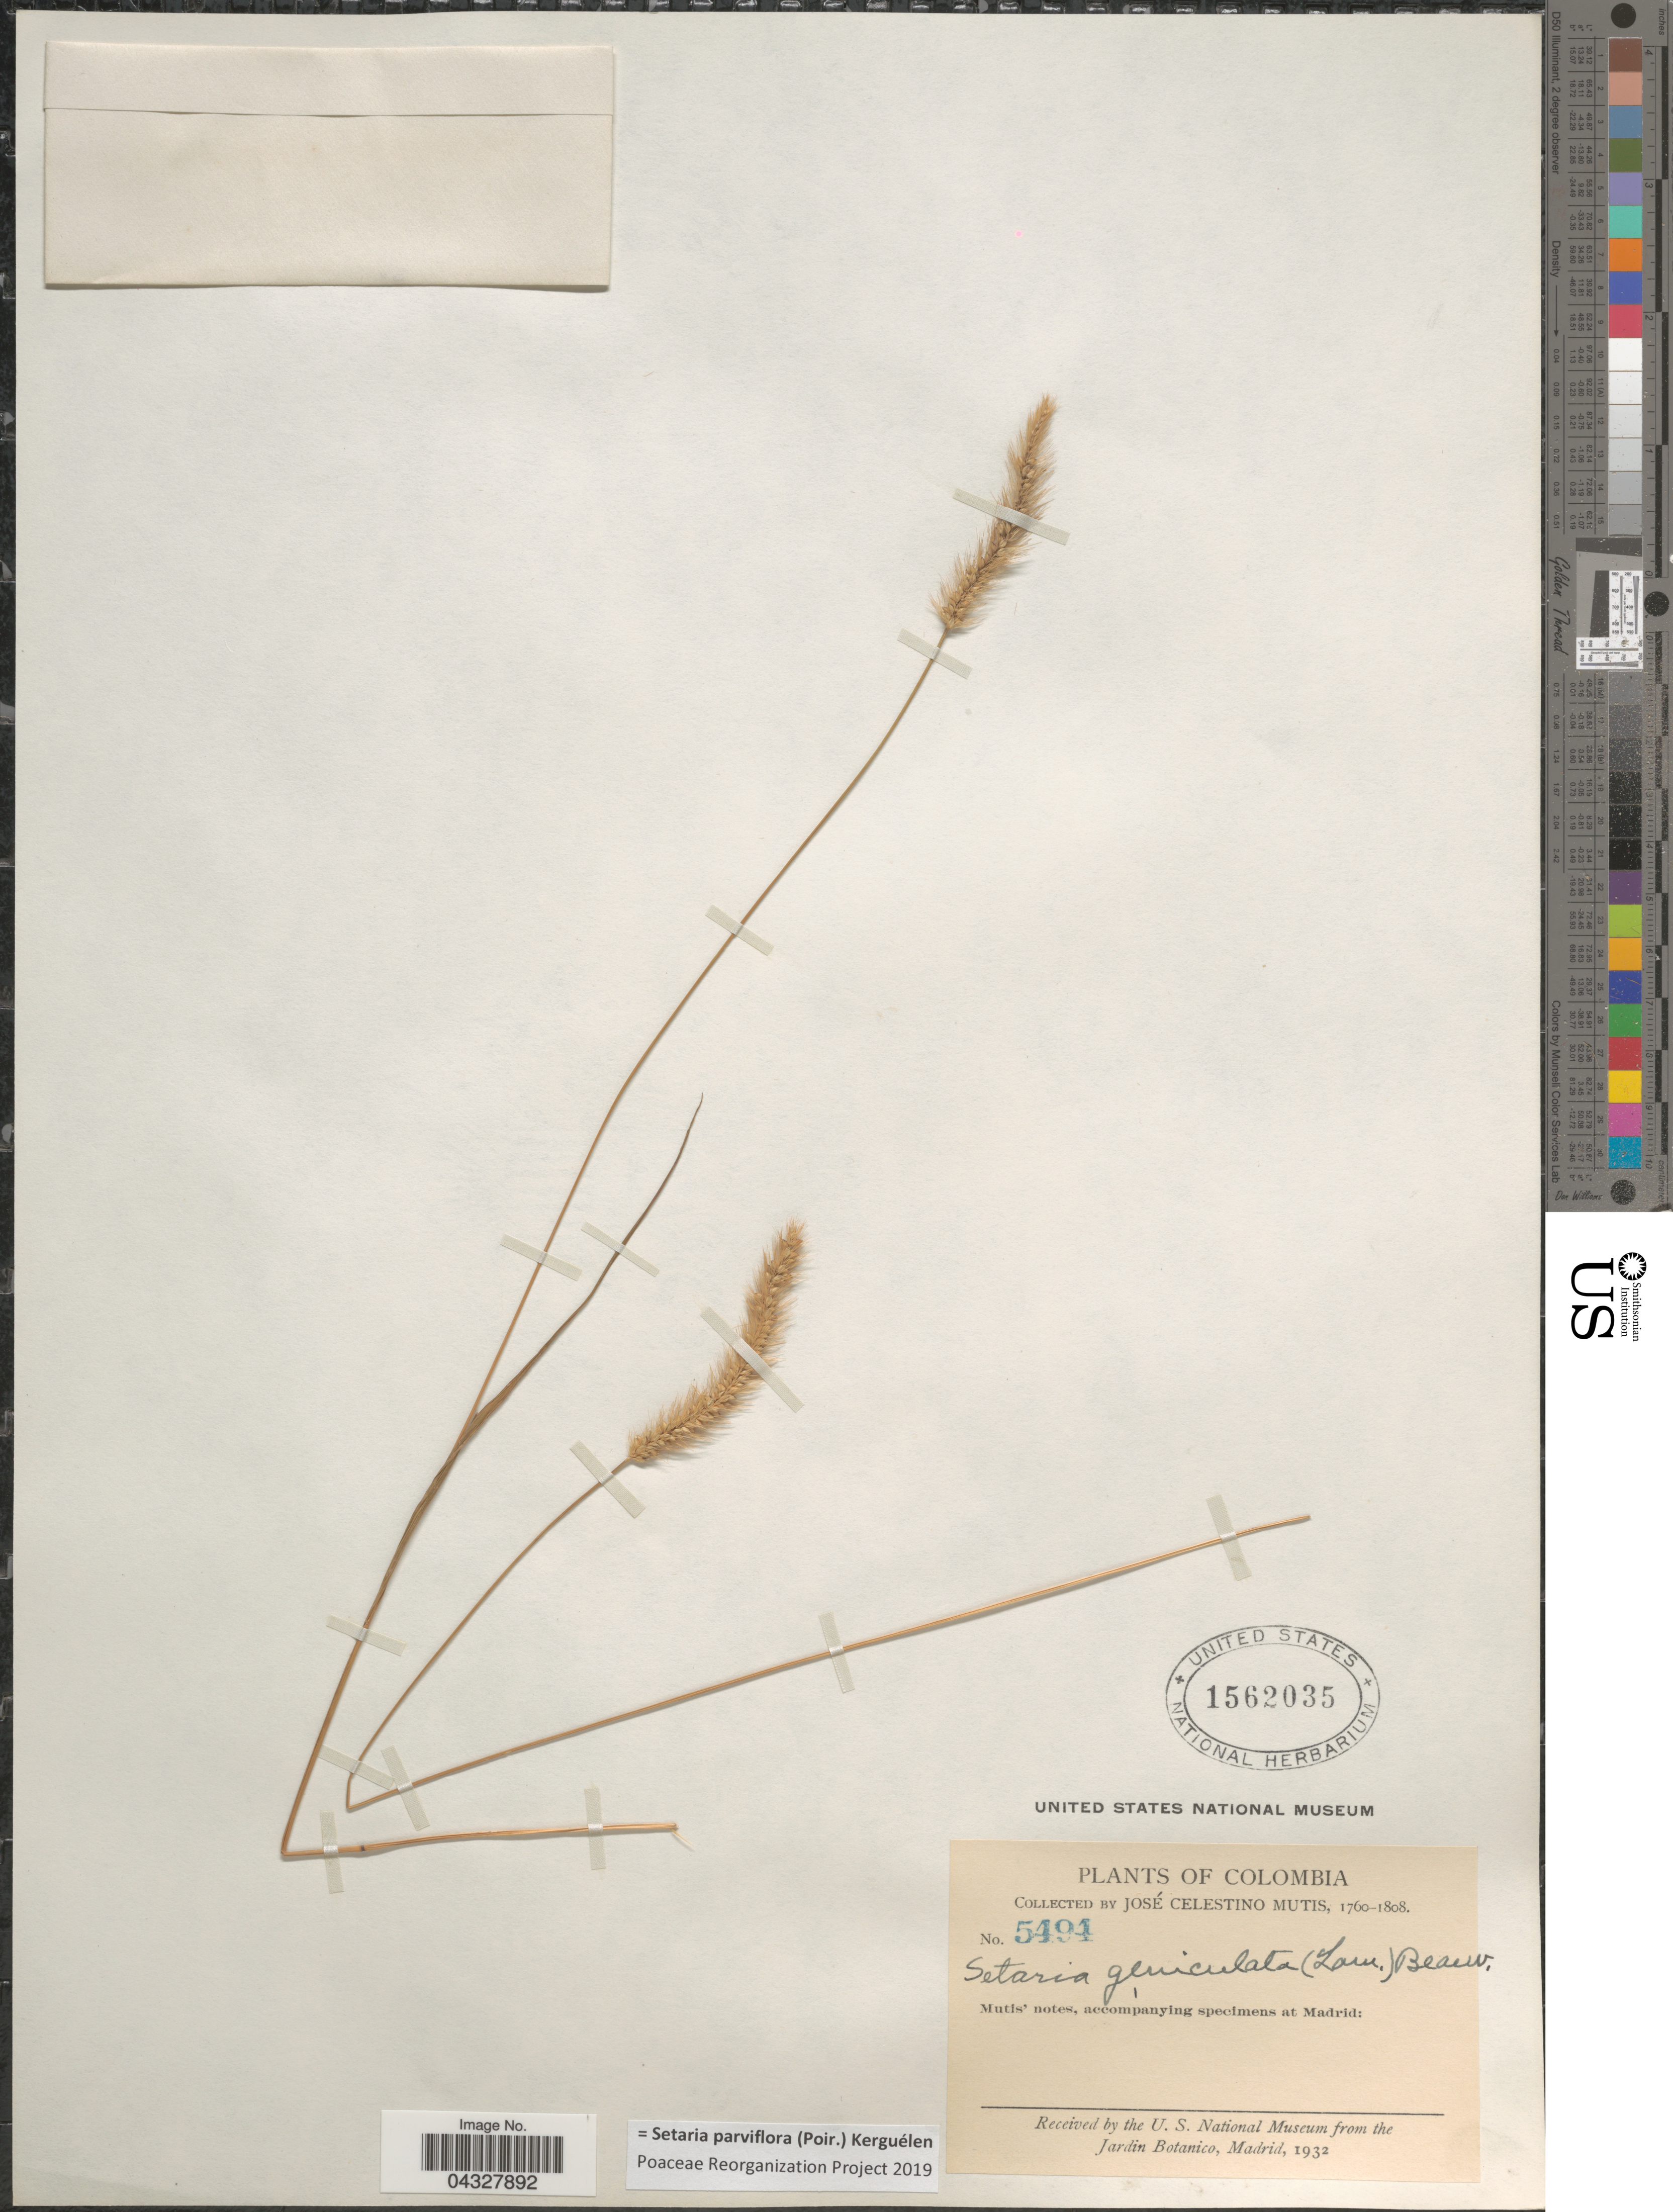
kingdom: Plantae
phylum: Tracheophyta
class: Liliopsida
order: Poales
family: Poaceae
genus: Setaria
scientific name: Setaria parviflora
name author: (Poir.) Kerguélen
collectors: J. C. B. Mutis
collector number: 5494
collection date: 1760/1808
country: Colombia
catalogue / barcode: US 1562035